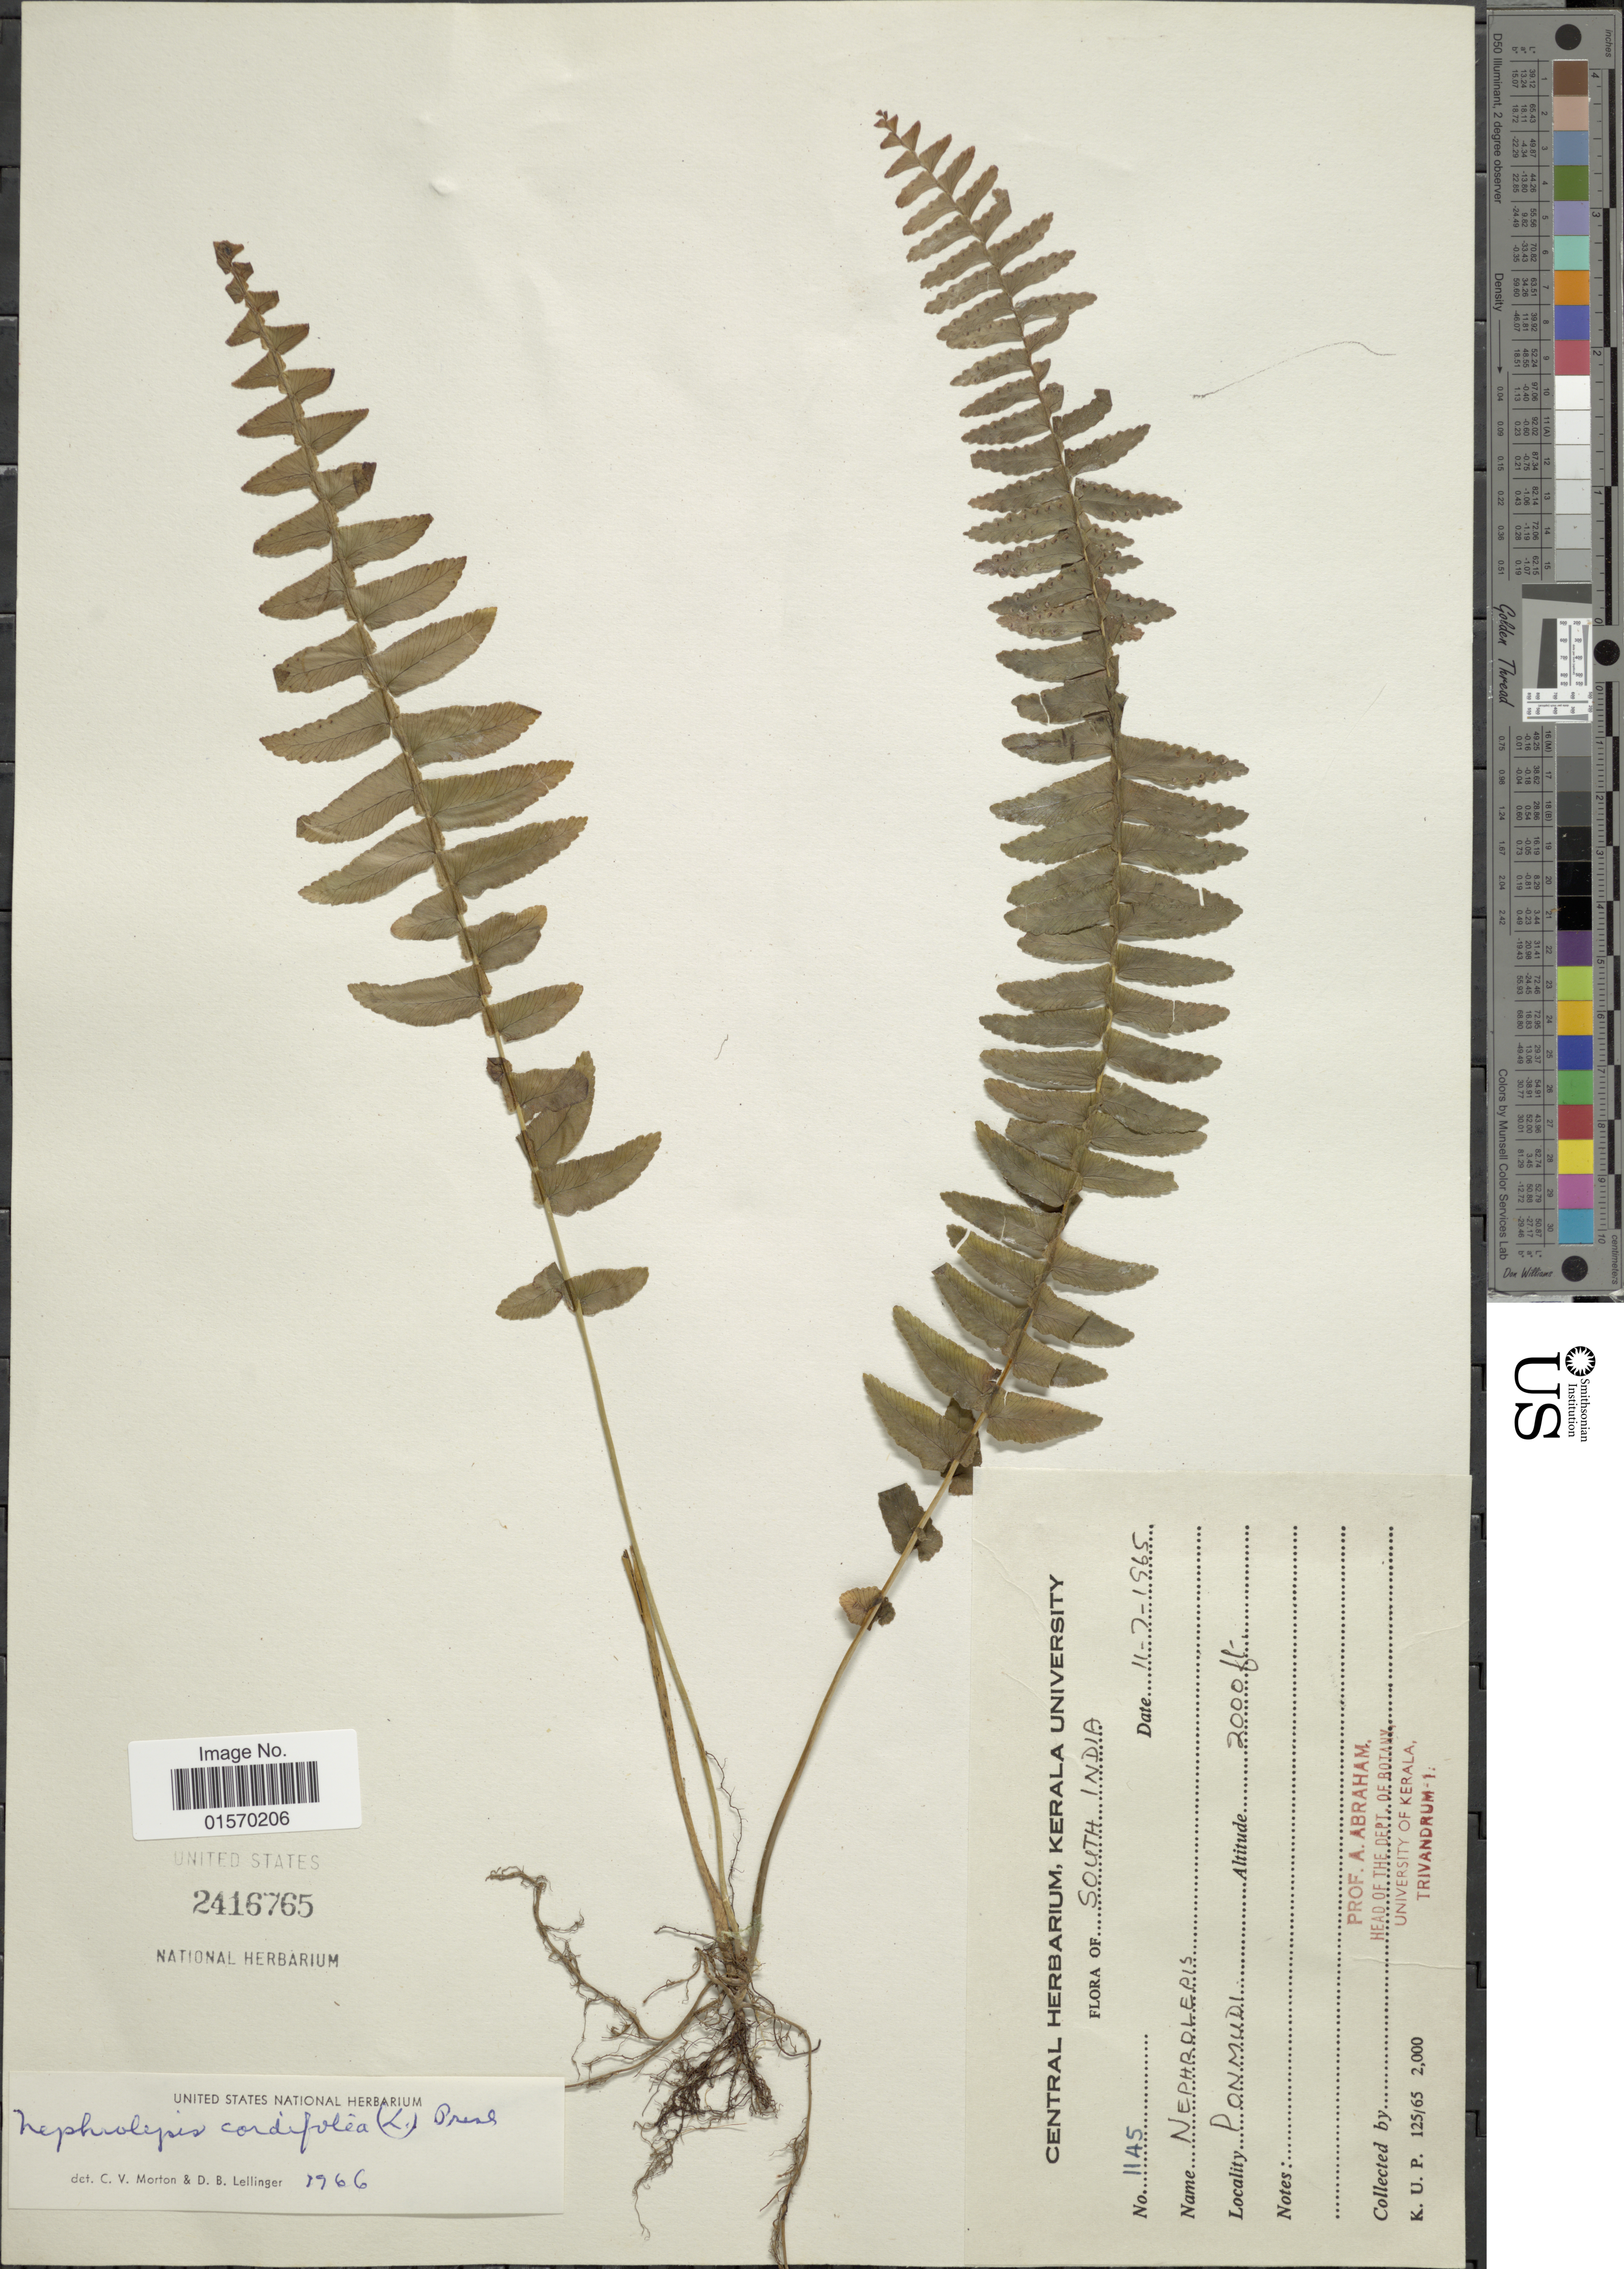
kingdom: Plantae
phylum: Tracheophyta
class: Polypodiopsida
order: Polypodiales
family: Nephrolepidaceae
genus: Nephrolepis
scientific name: Nephrolepis cordifolia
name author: (L.) C. Presl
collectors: A. Abraham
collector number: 1145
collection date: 1965-07-11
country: India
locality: Ponmudi. South India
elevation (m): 610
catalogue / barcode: US 2416765